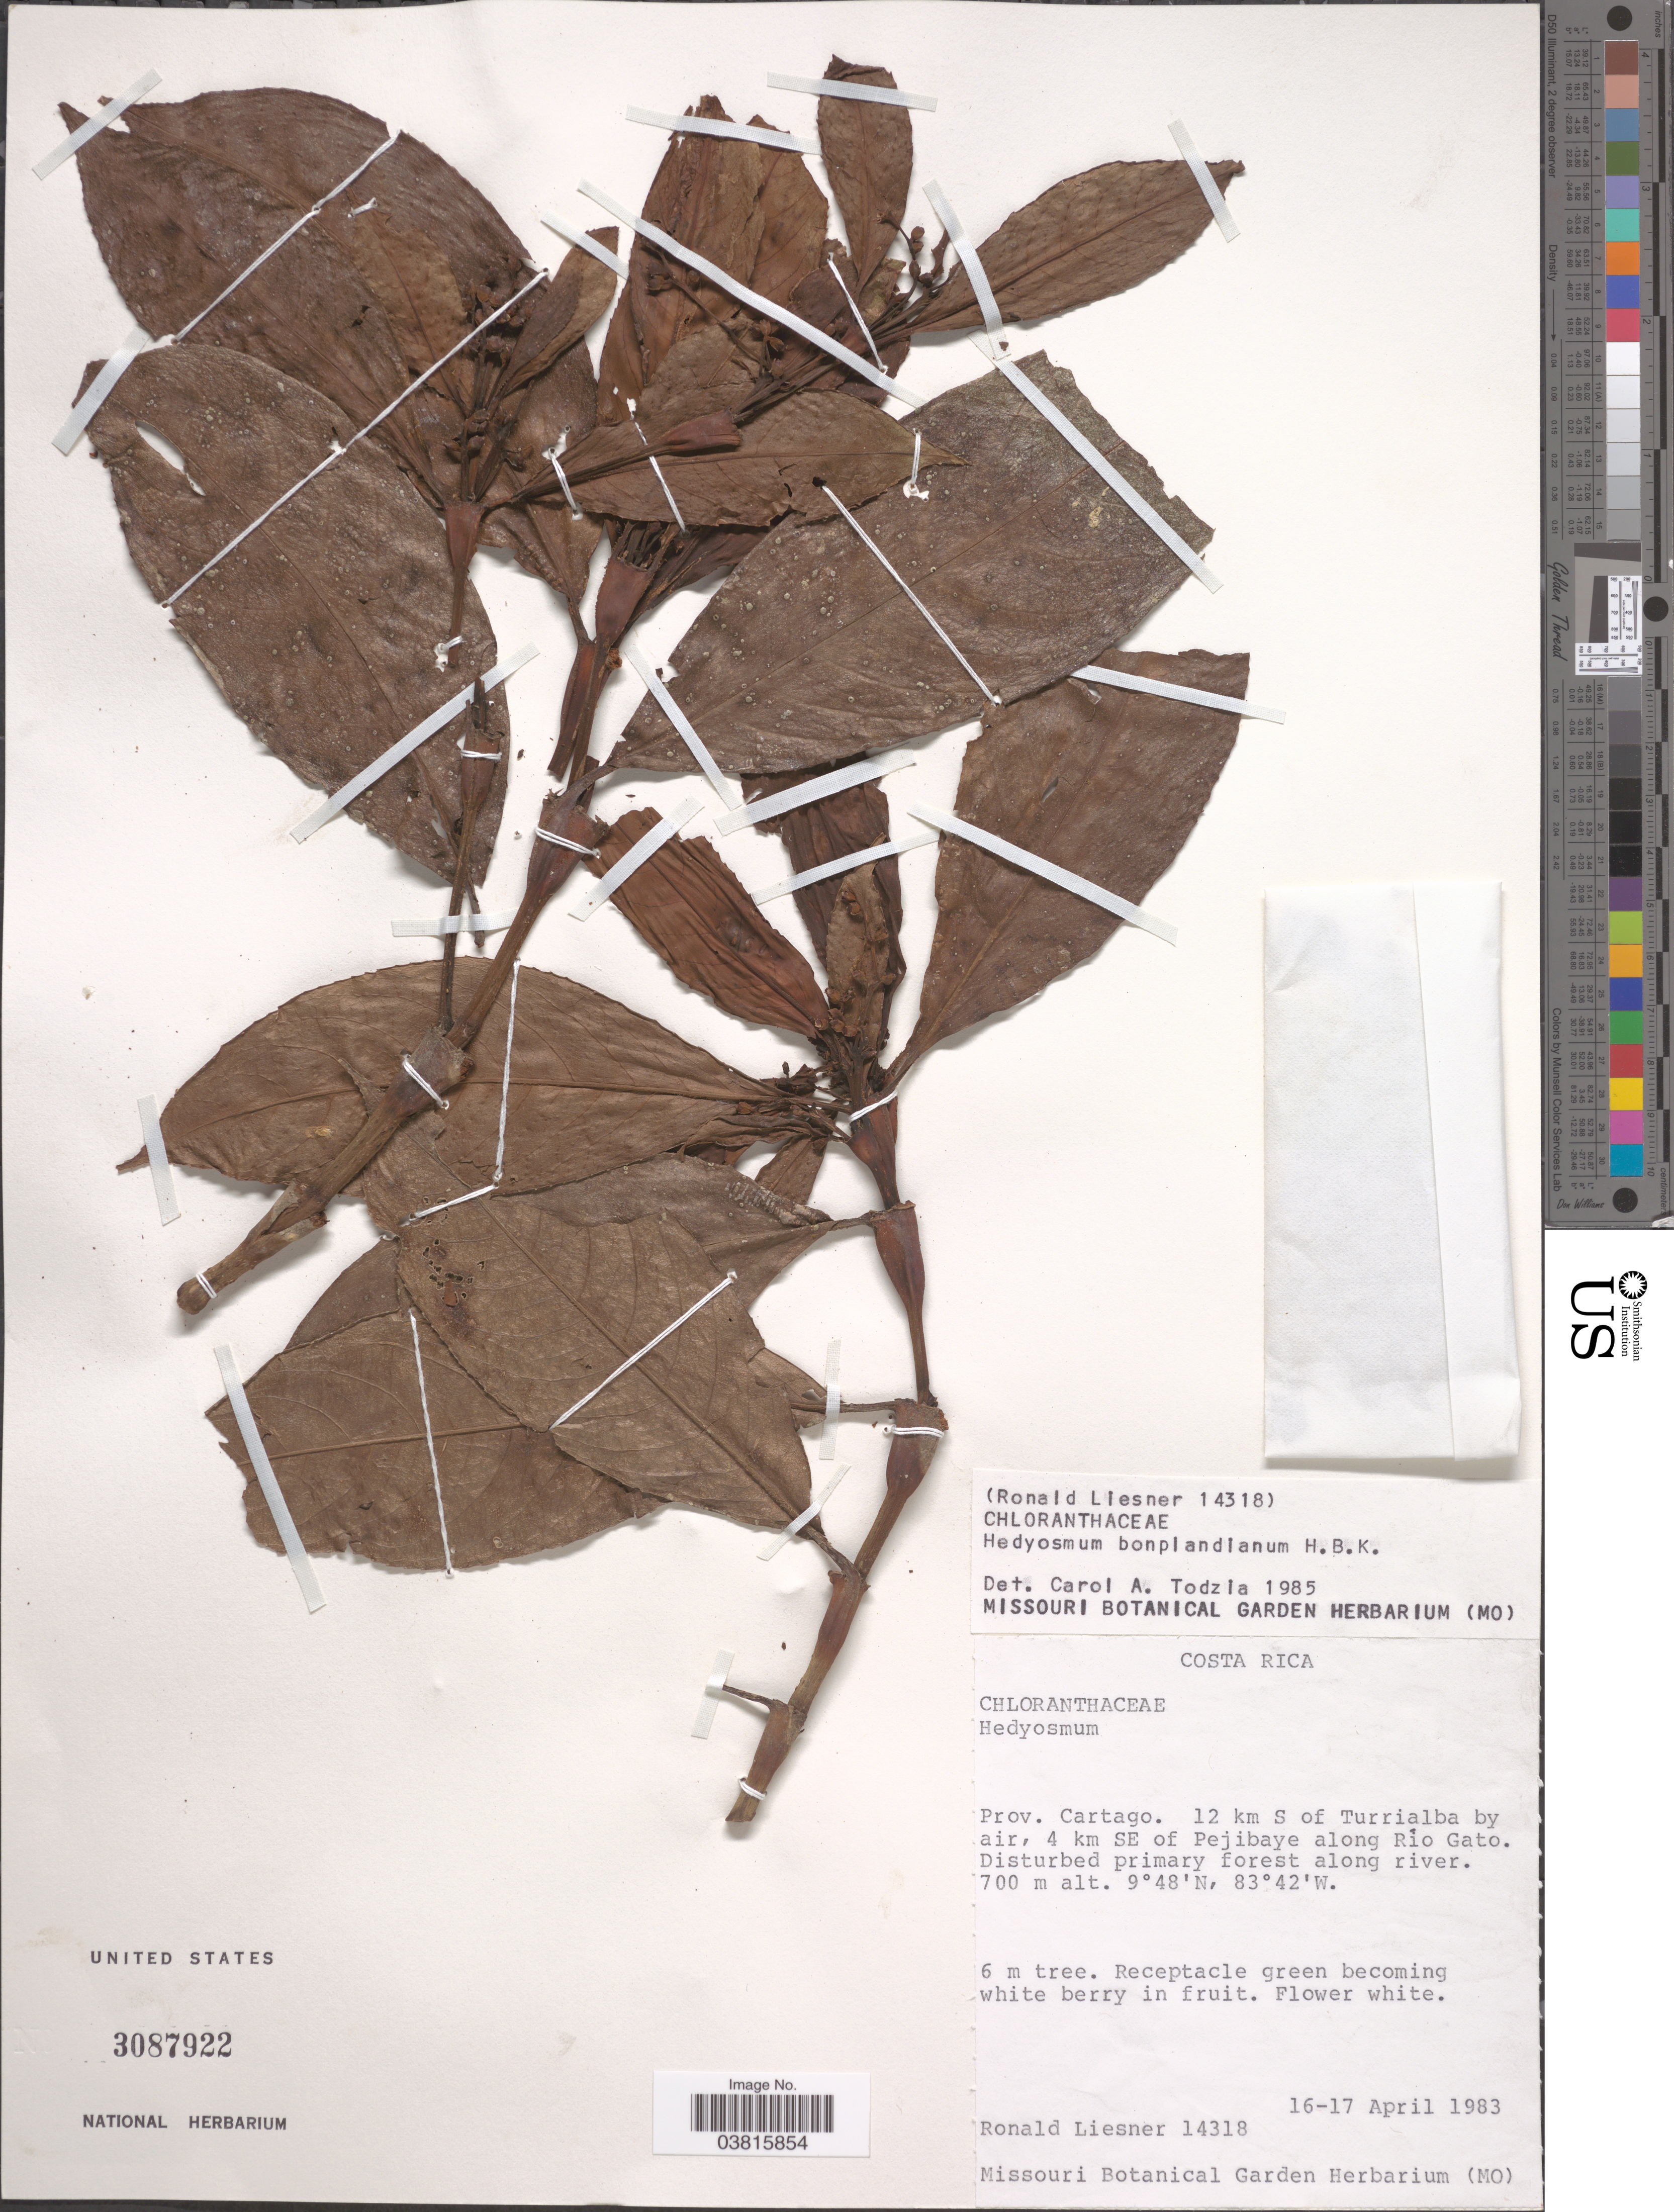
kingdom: Plantae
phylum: Tracheophyta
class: Magnoliopsida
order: Chloranthales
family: Chloranthaceae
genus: Hedyosmum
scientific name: Hedyosmum bonplandianum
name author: Kunth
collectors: R. L. Liesner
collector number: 14318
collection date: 1983-04-16/1983-04-17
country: Costa Rica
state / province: Cartago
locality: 12 km S of Turrialba by air, 4 km SE of Pejibaye along Río Gato. Along river.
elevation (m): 700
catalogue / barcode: US 3087922